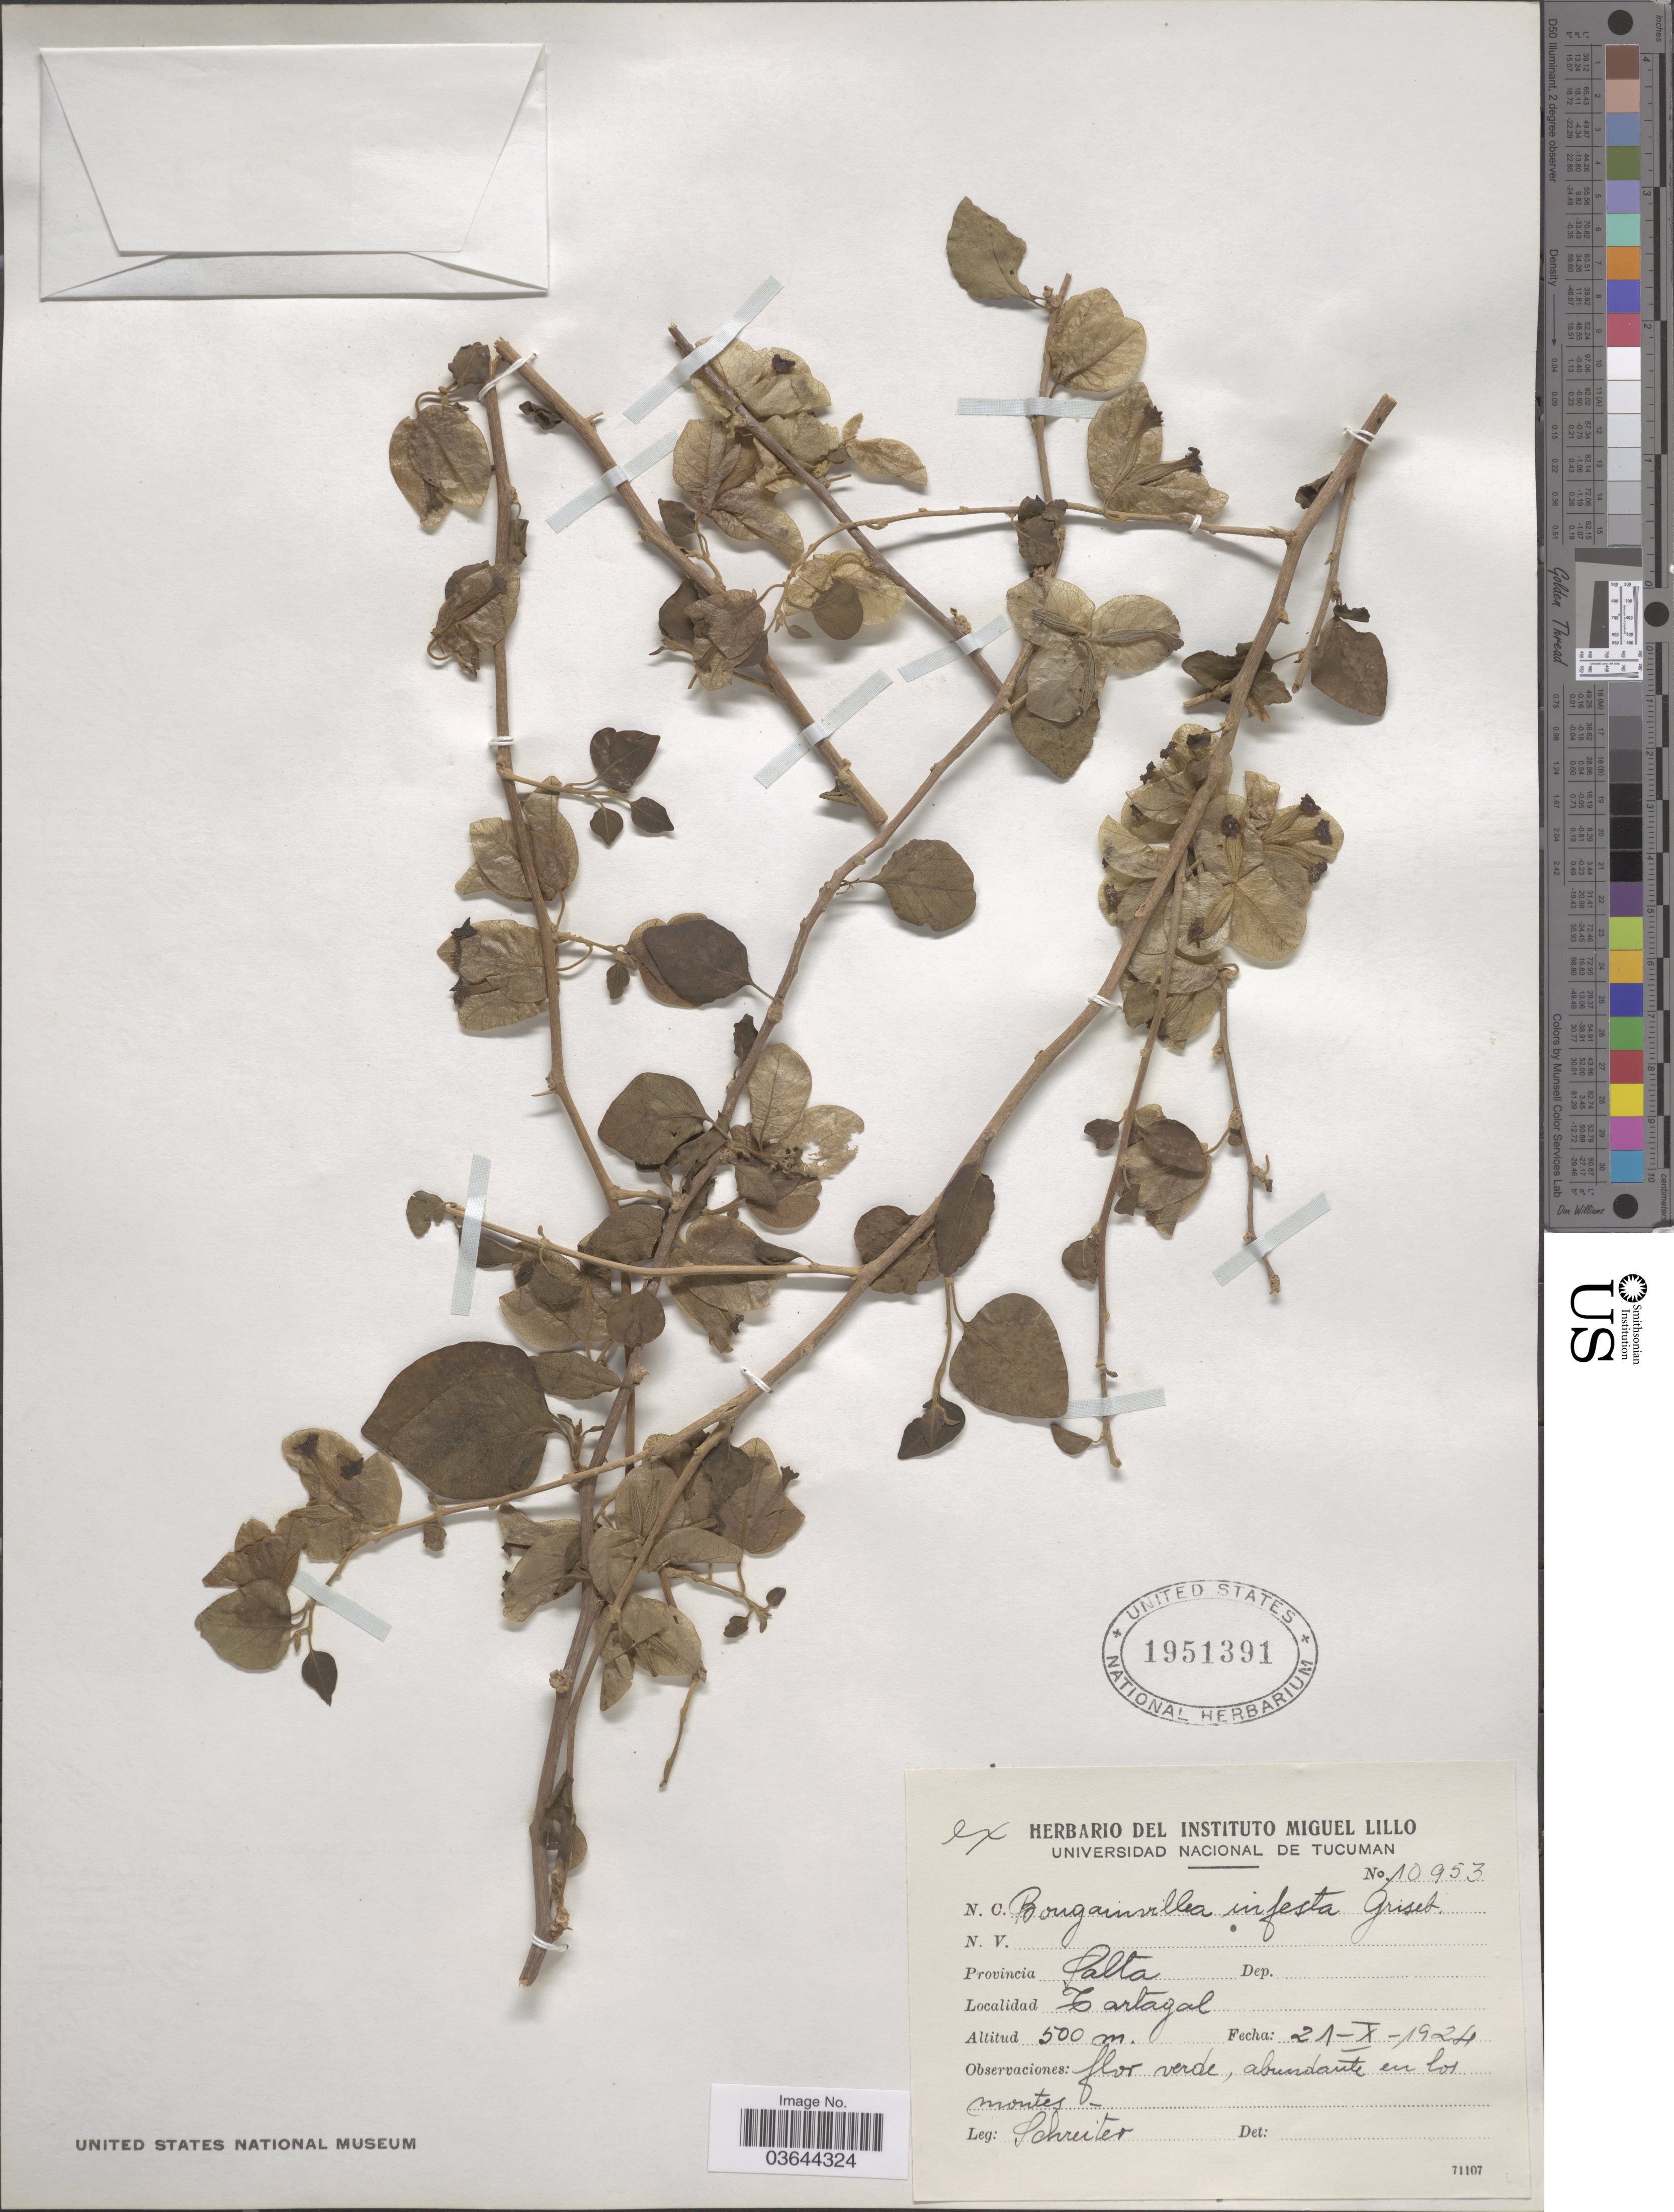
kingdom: Plantae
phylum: Tracheophyta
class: Magnoliopsida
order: Caryophyllales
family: Nyctaginaceae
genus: Bougainvillea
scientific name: Bougainvillea infesta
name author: Griseb.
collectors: -. Schreiter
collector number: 10953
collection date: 1924-10-21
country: Argentina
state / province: Salta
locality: Tartagal.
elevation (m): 500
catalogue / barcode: US 1951391